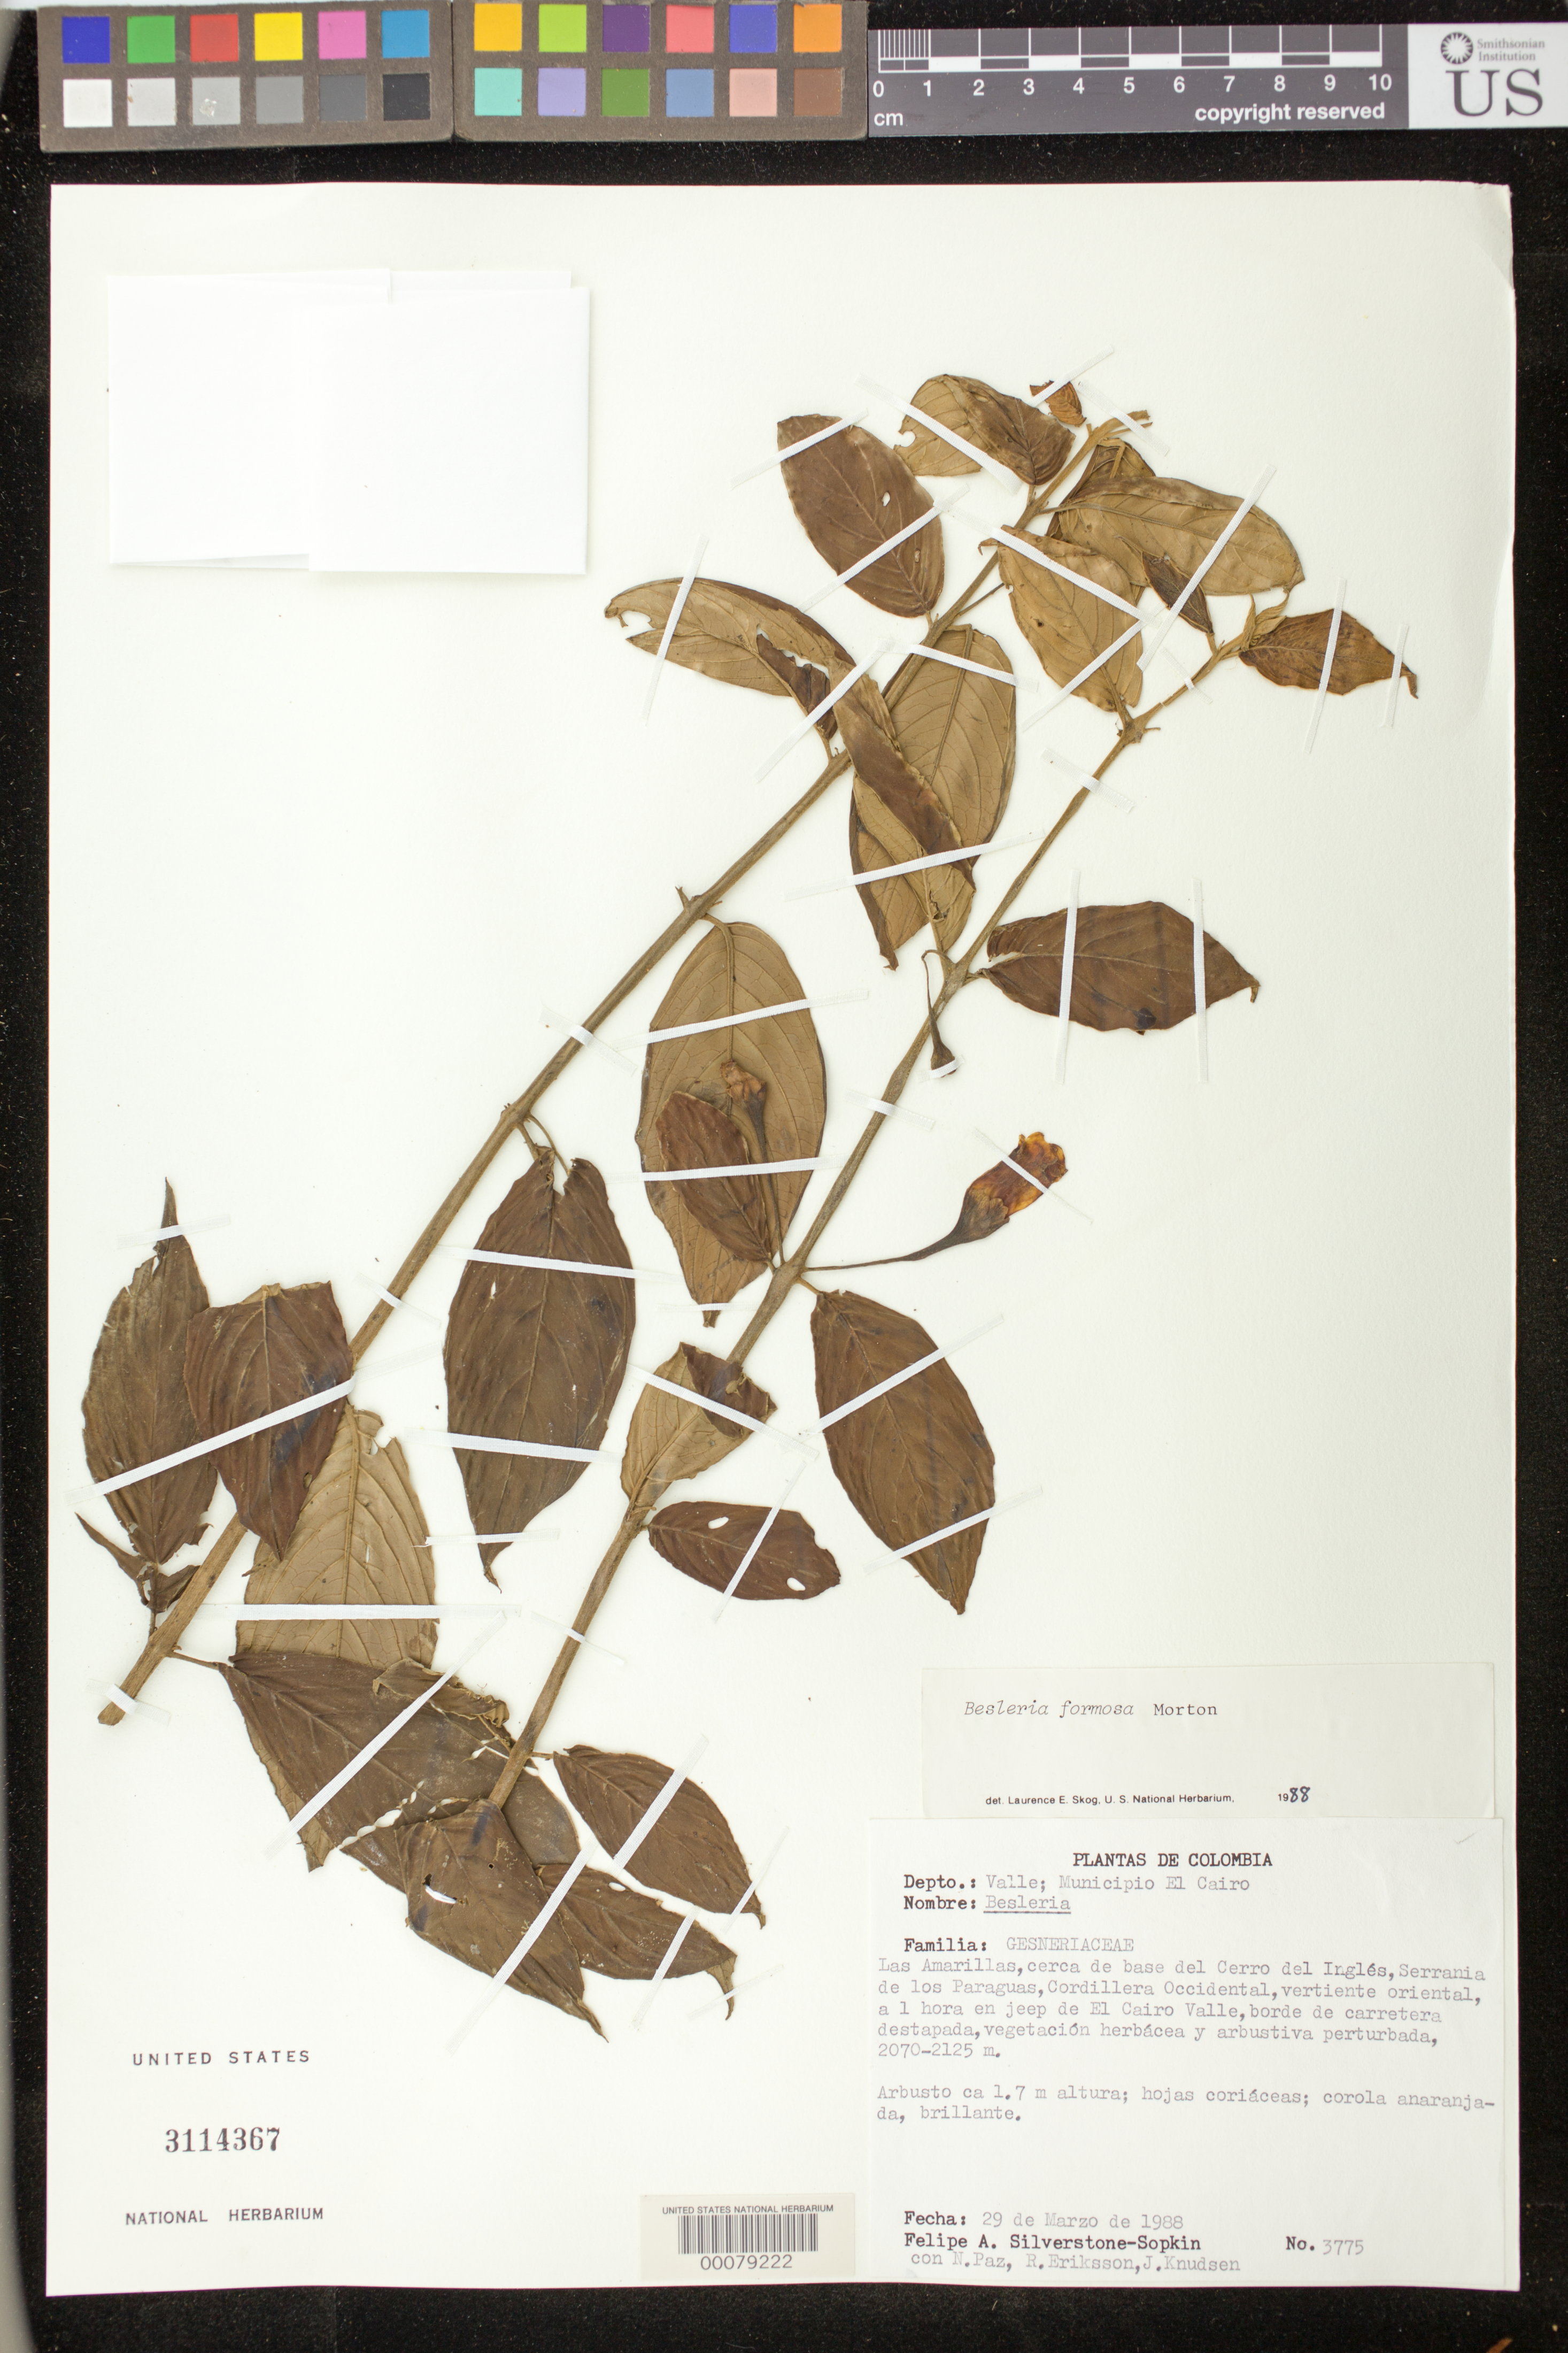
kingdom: Plantae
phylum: Tracheophyta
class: Magnoliopsida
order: Lamiales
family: Gesneriaceae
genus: Besleria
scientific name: Besleria amabilis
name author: C.V. Morton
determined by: Skog, Laurence E.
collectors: P. A. Silverstone-Sopkin & et al.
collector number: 3775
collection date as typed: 29 Mar 1988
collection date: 1988-03-29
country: Colombia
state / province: Valle del Cauca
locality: Las Amarillas, near the base of Cerro del Ingles, Serrania de los Paraguas, Cordillera Occidental, eastern slope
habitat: Herbaceous vegetation and disturbed shrubs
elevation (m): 2070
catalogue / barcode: US 3114367